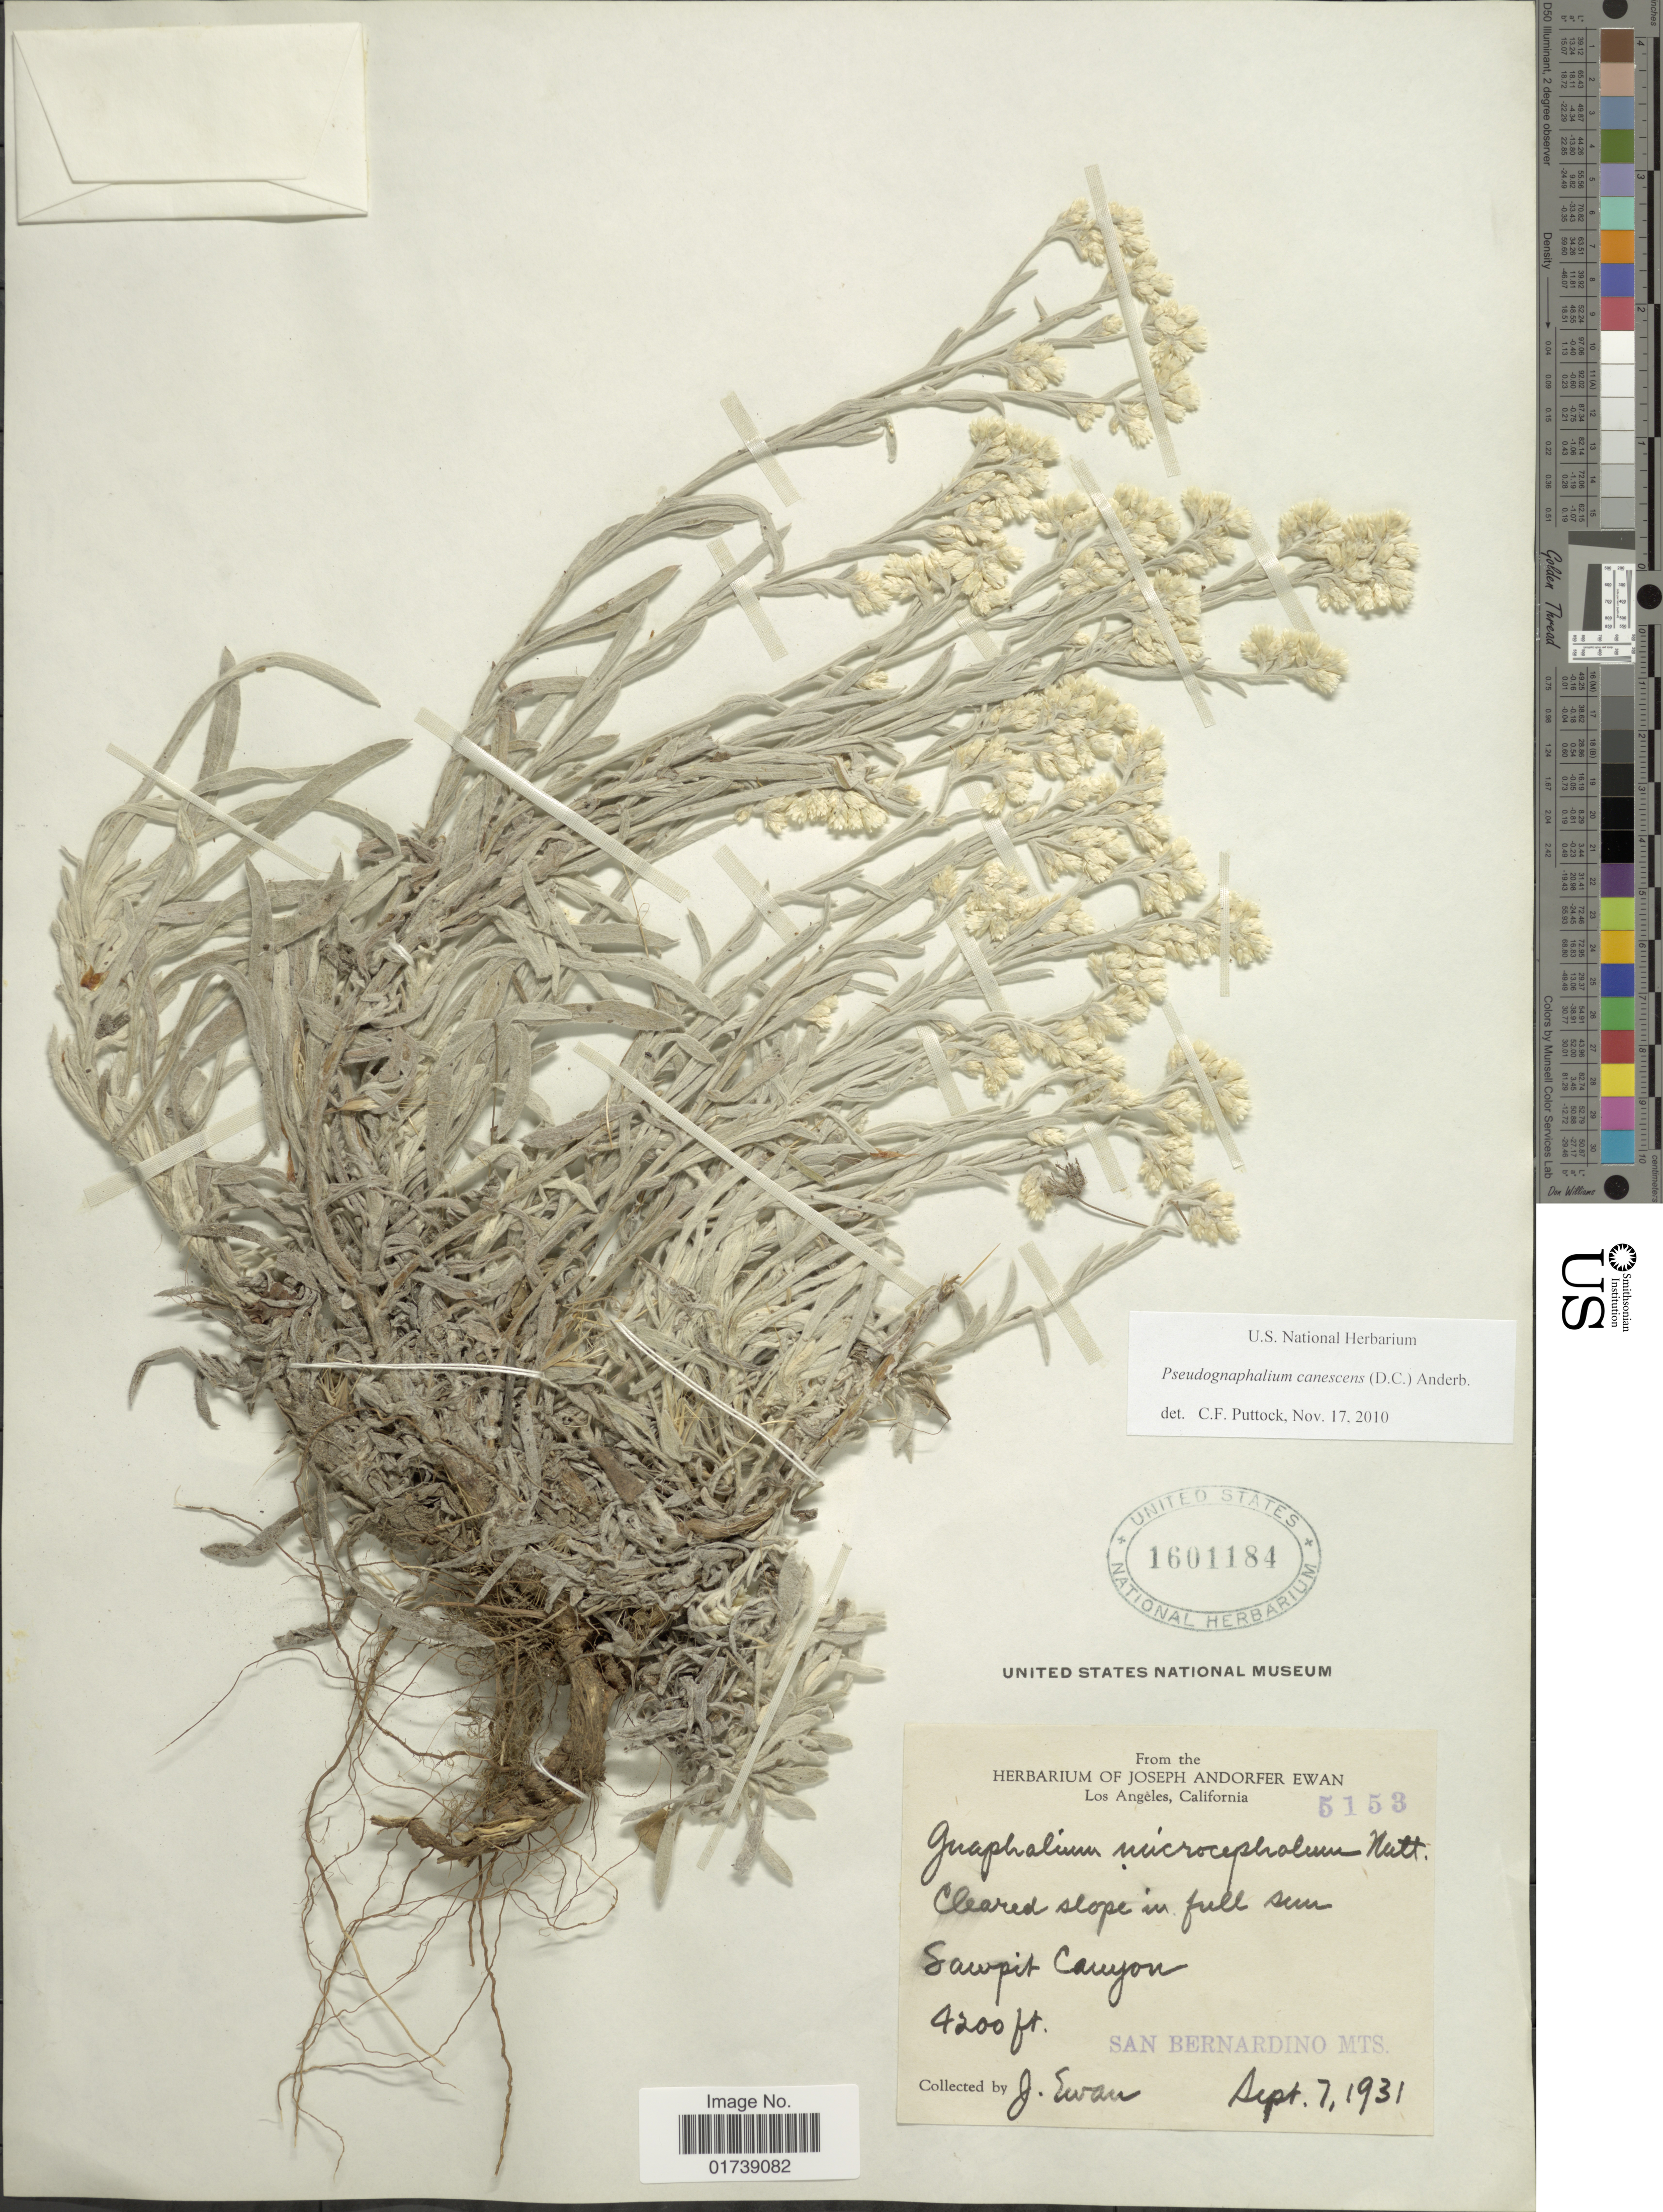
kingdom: Plantae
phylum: Tracheophyta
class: Magnoliopsida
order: Asterales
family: Asteraceae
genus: Pseudognaphalium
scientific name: Pseudognaphalium canescens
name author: (DC.) Anderb.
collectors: J. A. Ewan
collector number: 5153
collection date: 1931-09-07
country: United States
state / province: California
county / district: San Bernardino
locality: Sawpit Canyon, San Bernardino Mts.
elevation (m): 1280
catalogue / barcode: US 1601184